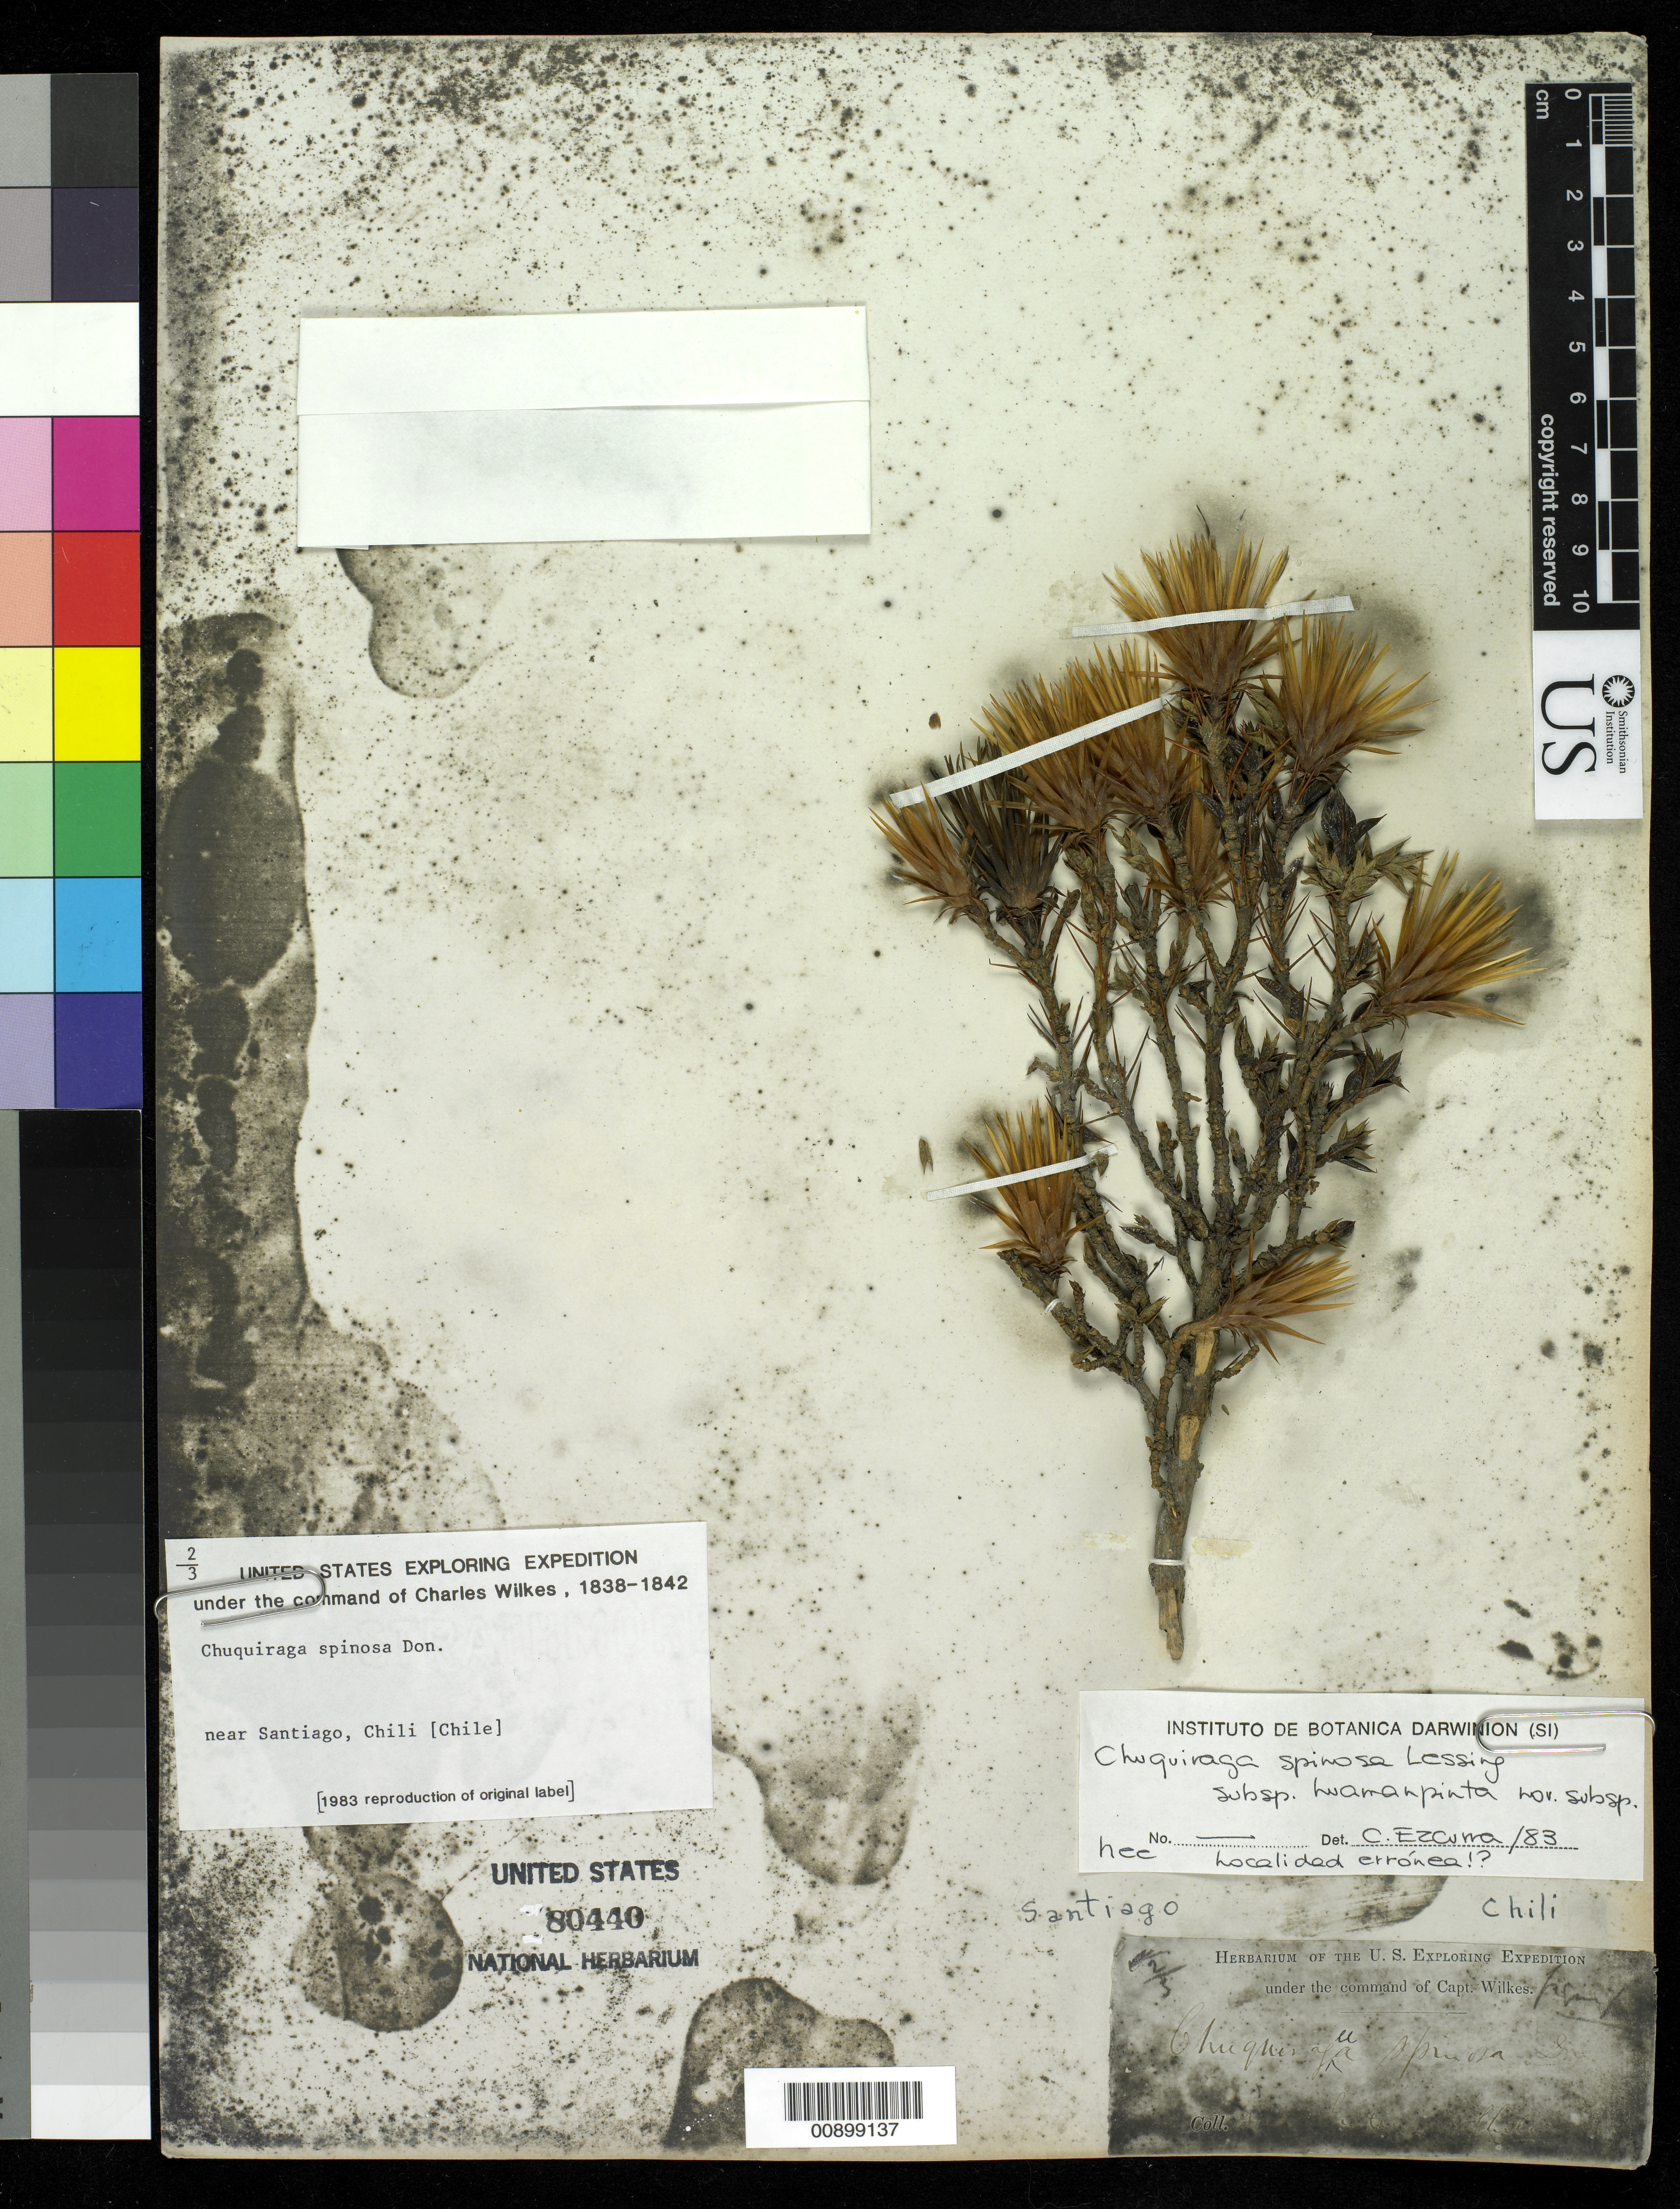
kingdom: Plantae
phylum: Tracheophyta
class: Magnoliopsida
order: Asterales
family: Asteraceae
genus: Chuquiraga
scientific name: Chuquiraga spinosa subsp. huamanpinta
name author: C. Ezcurra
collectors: Wilkes Explor. Exped.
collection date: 1838/1842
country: Chile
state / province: Región Metropolitana (RM)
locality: near Santiago, Chili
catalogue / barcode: US 80440